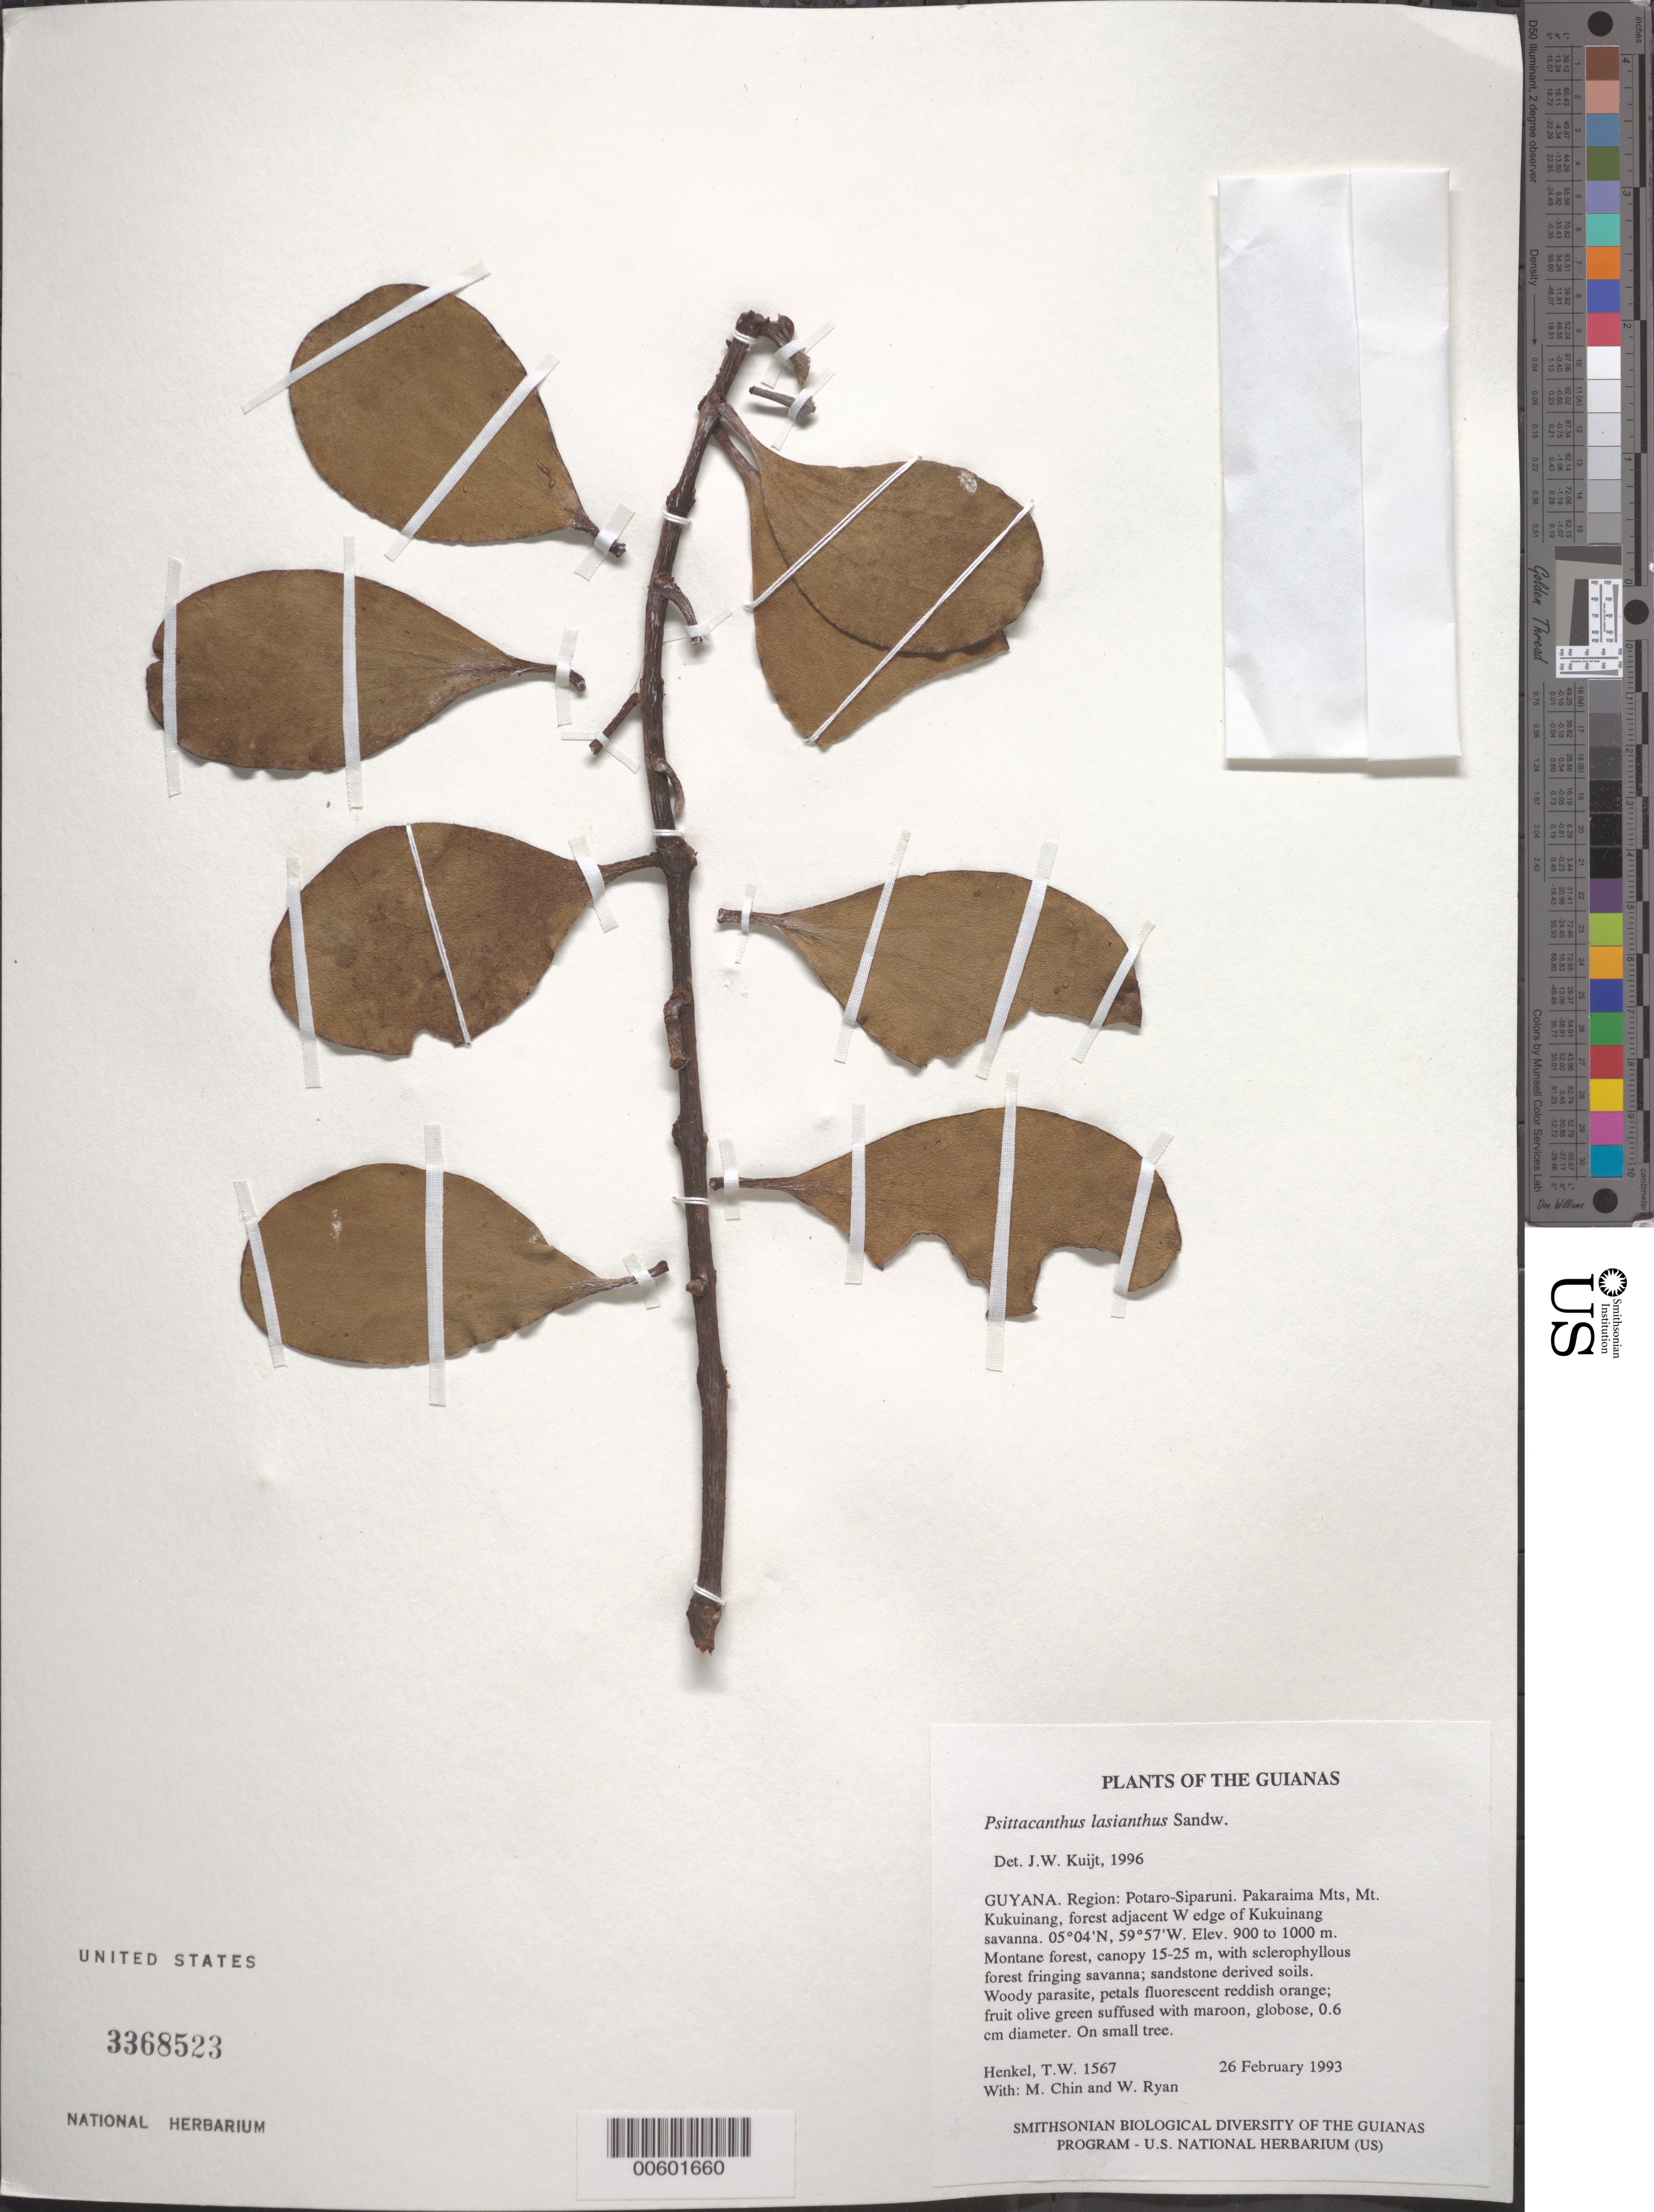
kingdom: Plantae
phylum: Tracheophyta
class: Magnoliopsida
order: Santalales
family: Loranthaceae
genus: Psittacanthus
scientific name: Psittacanthus leptanthus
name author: A.C. Sm.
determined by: Kuijt, Job, (CANADA)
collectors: T. Henkel, M. Chin & W. Ryan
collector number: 1567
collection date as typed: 26 February 1993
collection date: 1993-02-26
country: Guyana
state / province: Potaro-Siparuni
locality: Pakaraima Mts, Mt. Kukuinang, forest adjacent W edge of Kukuinang savanna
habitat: Montane forest, canopy 15-25 m, with sclerophyllous forest fringing savanna; sandstone derived soils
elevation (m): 900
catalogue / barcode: US 3368523